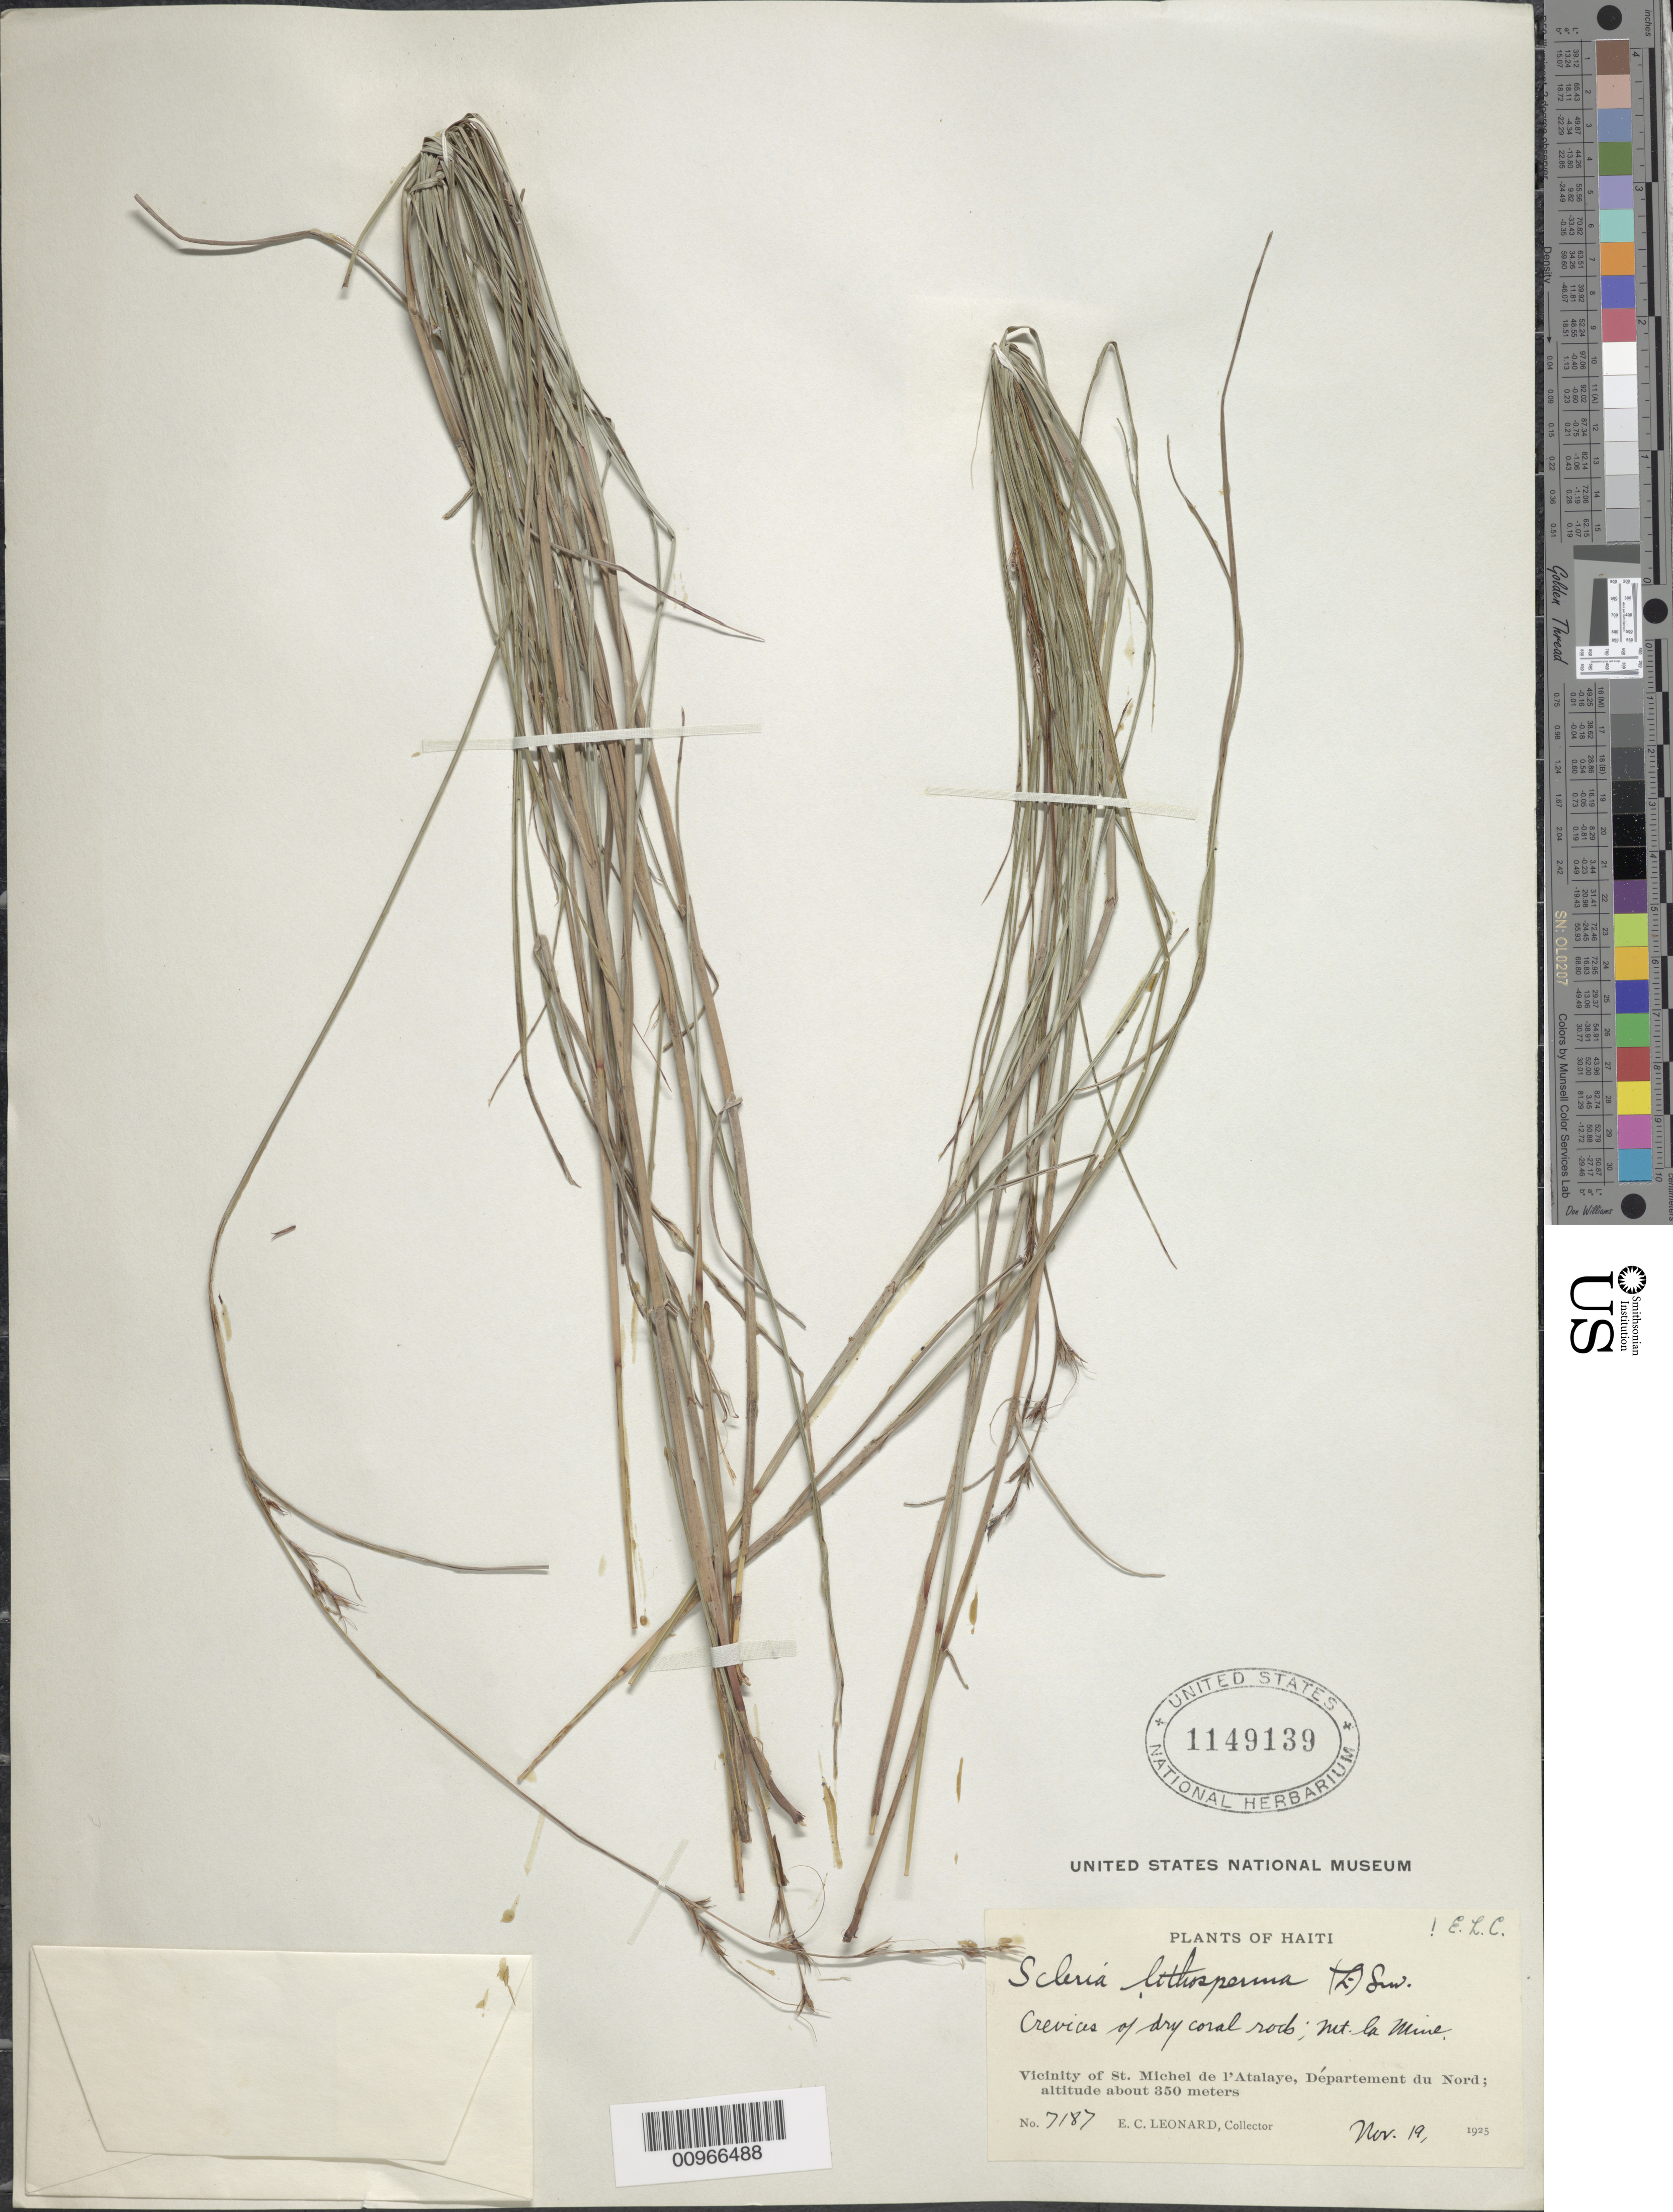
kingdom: Plantae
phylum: Tracheophyta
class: Liliopsida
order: Poales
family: Cyperaceae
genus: Scleria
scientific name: Scleria lithosperma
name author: (L.) Sw.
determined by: Core, E. L.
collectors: E. C. Leonard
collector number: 7187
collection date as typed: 19 Nov 1925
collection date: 1925-11-19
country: Haiti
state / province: Nord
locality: Vicinity of St. Michel de l'Atalaye, Mt. la Mine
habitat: Crevices of dry coral rocks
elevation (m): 350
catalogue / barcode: US 1149139